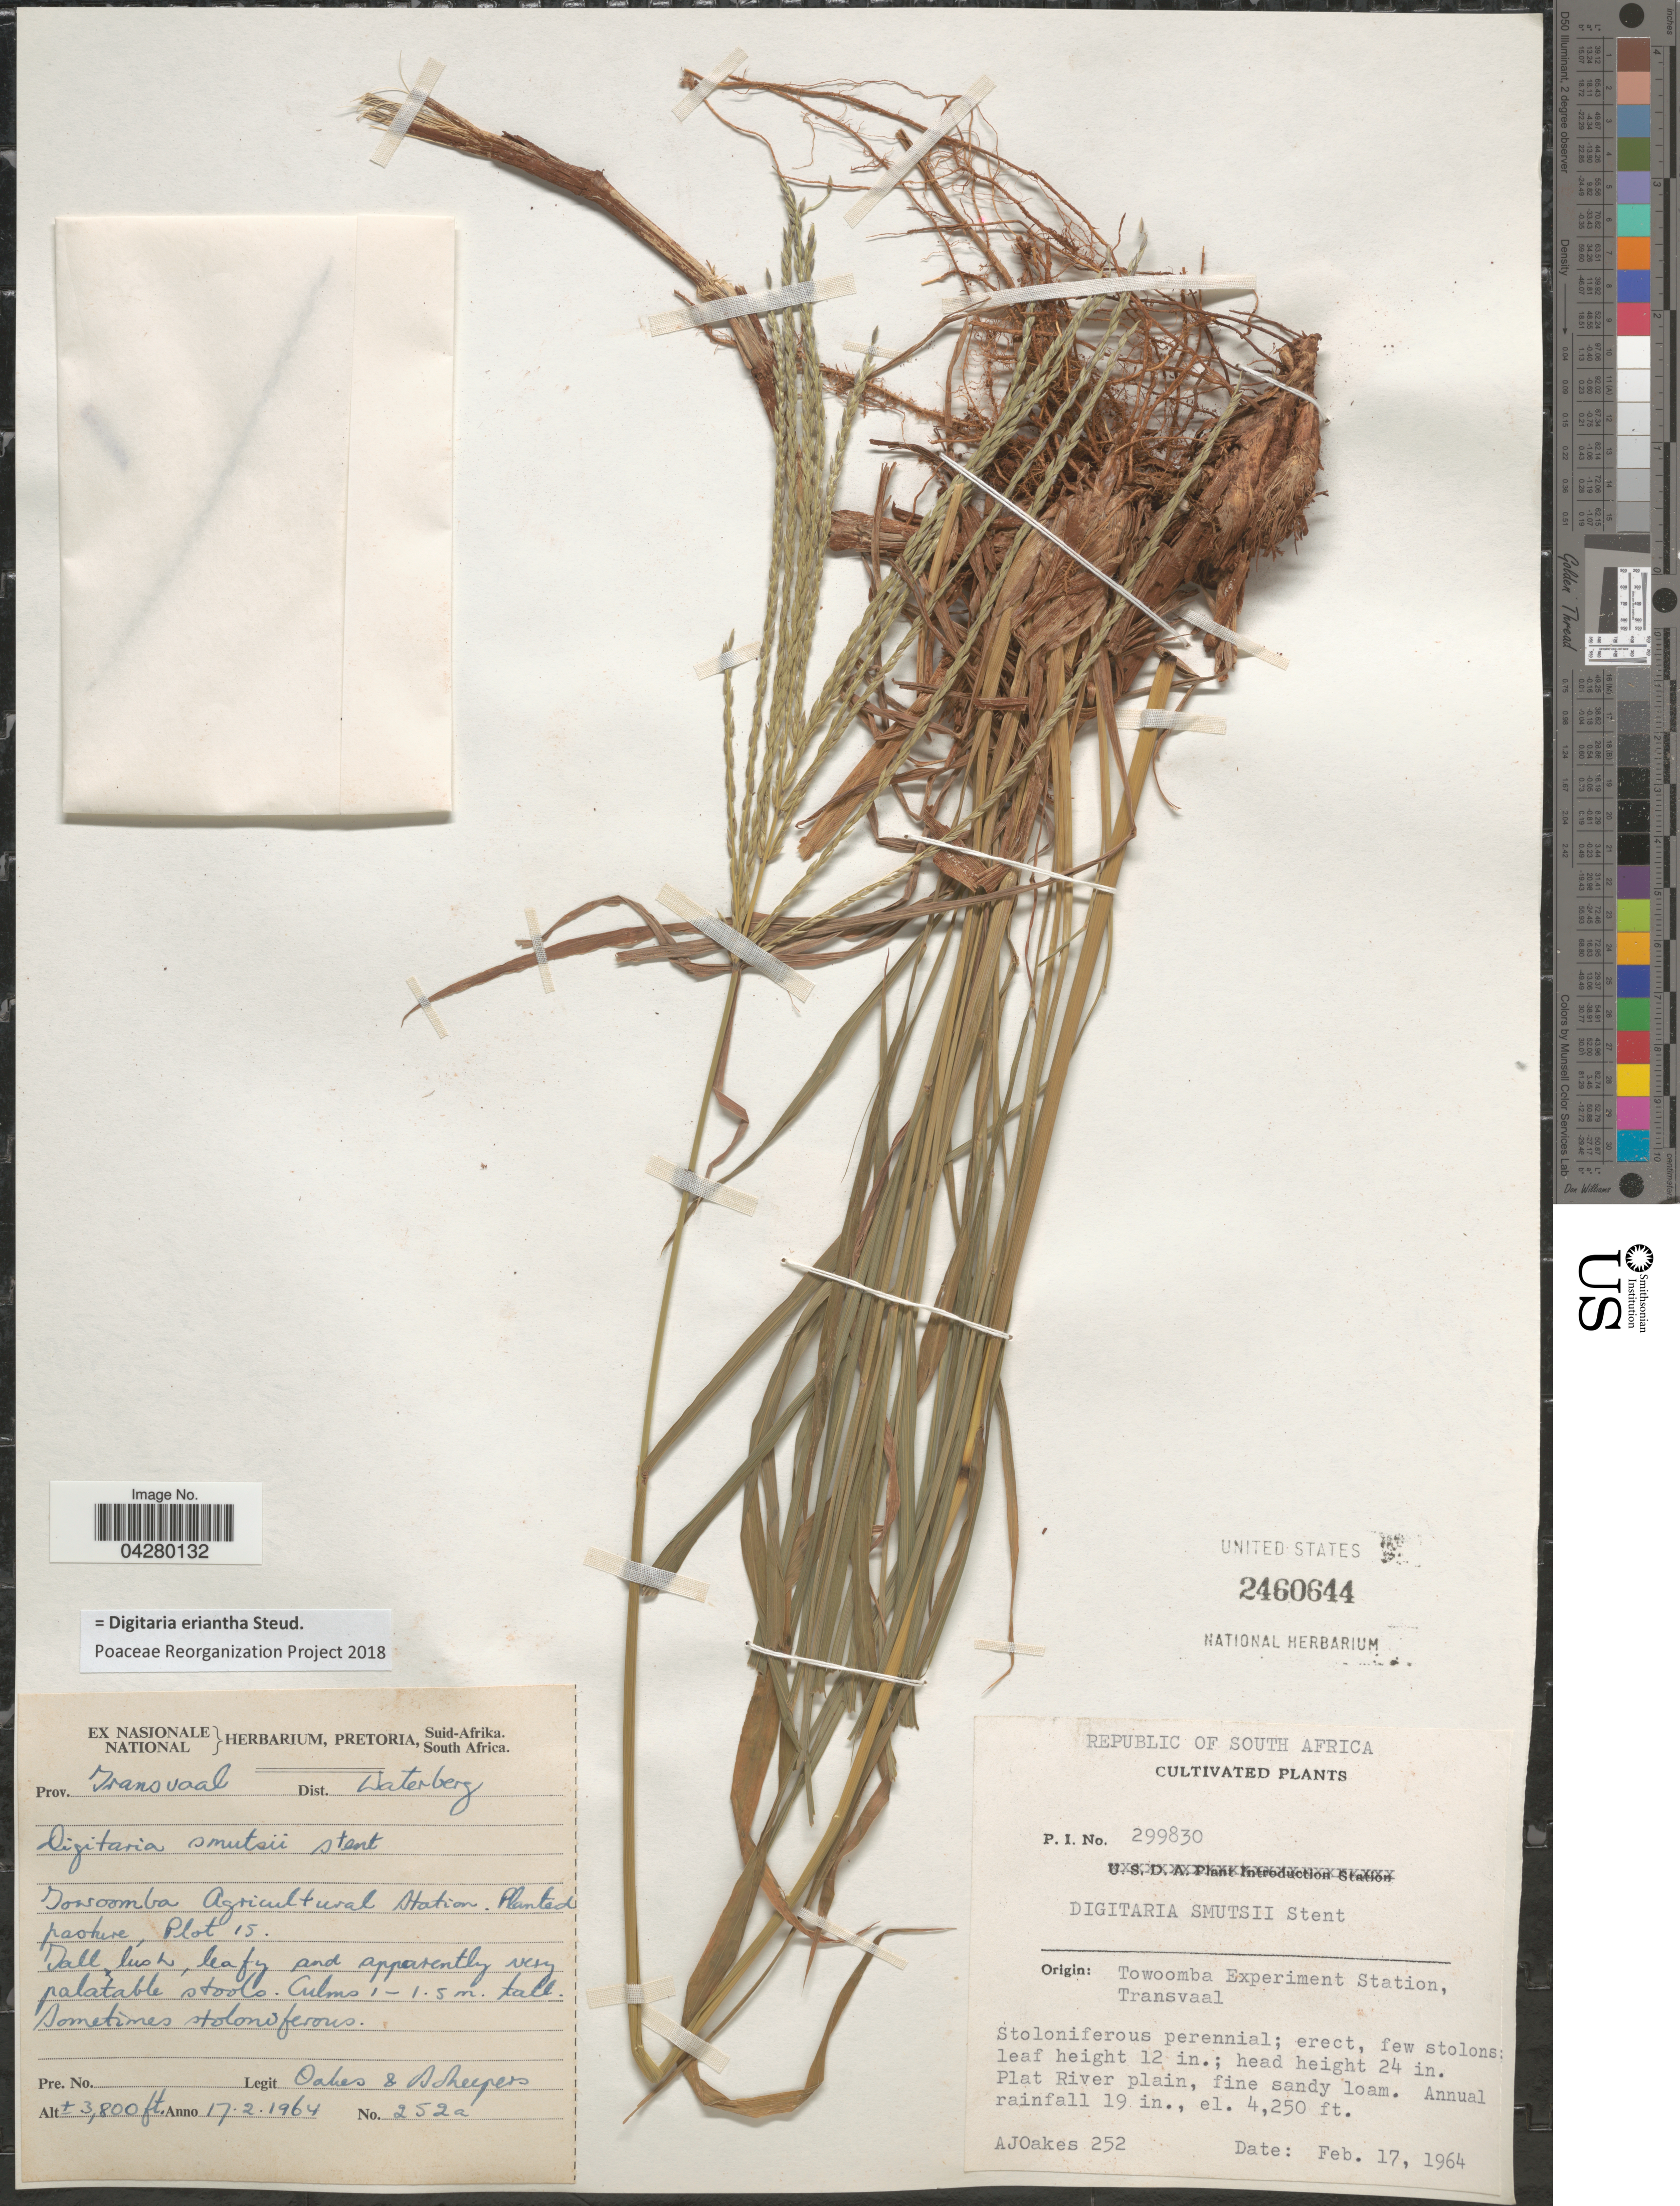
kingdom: Plantae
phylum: Tracheophyta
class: Liliopsida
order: Poales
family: Poaceae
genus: Digitaria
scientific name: Digitaria eriantha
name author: Steud.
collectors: -. Oakes & J. Scheepers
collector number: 252a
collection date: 1964-02-17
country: South Africa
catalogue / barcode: US 2460644